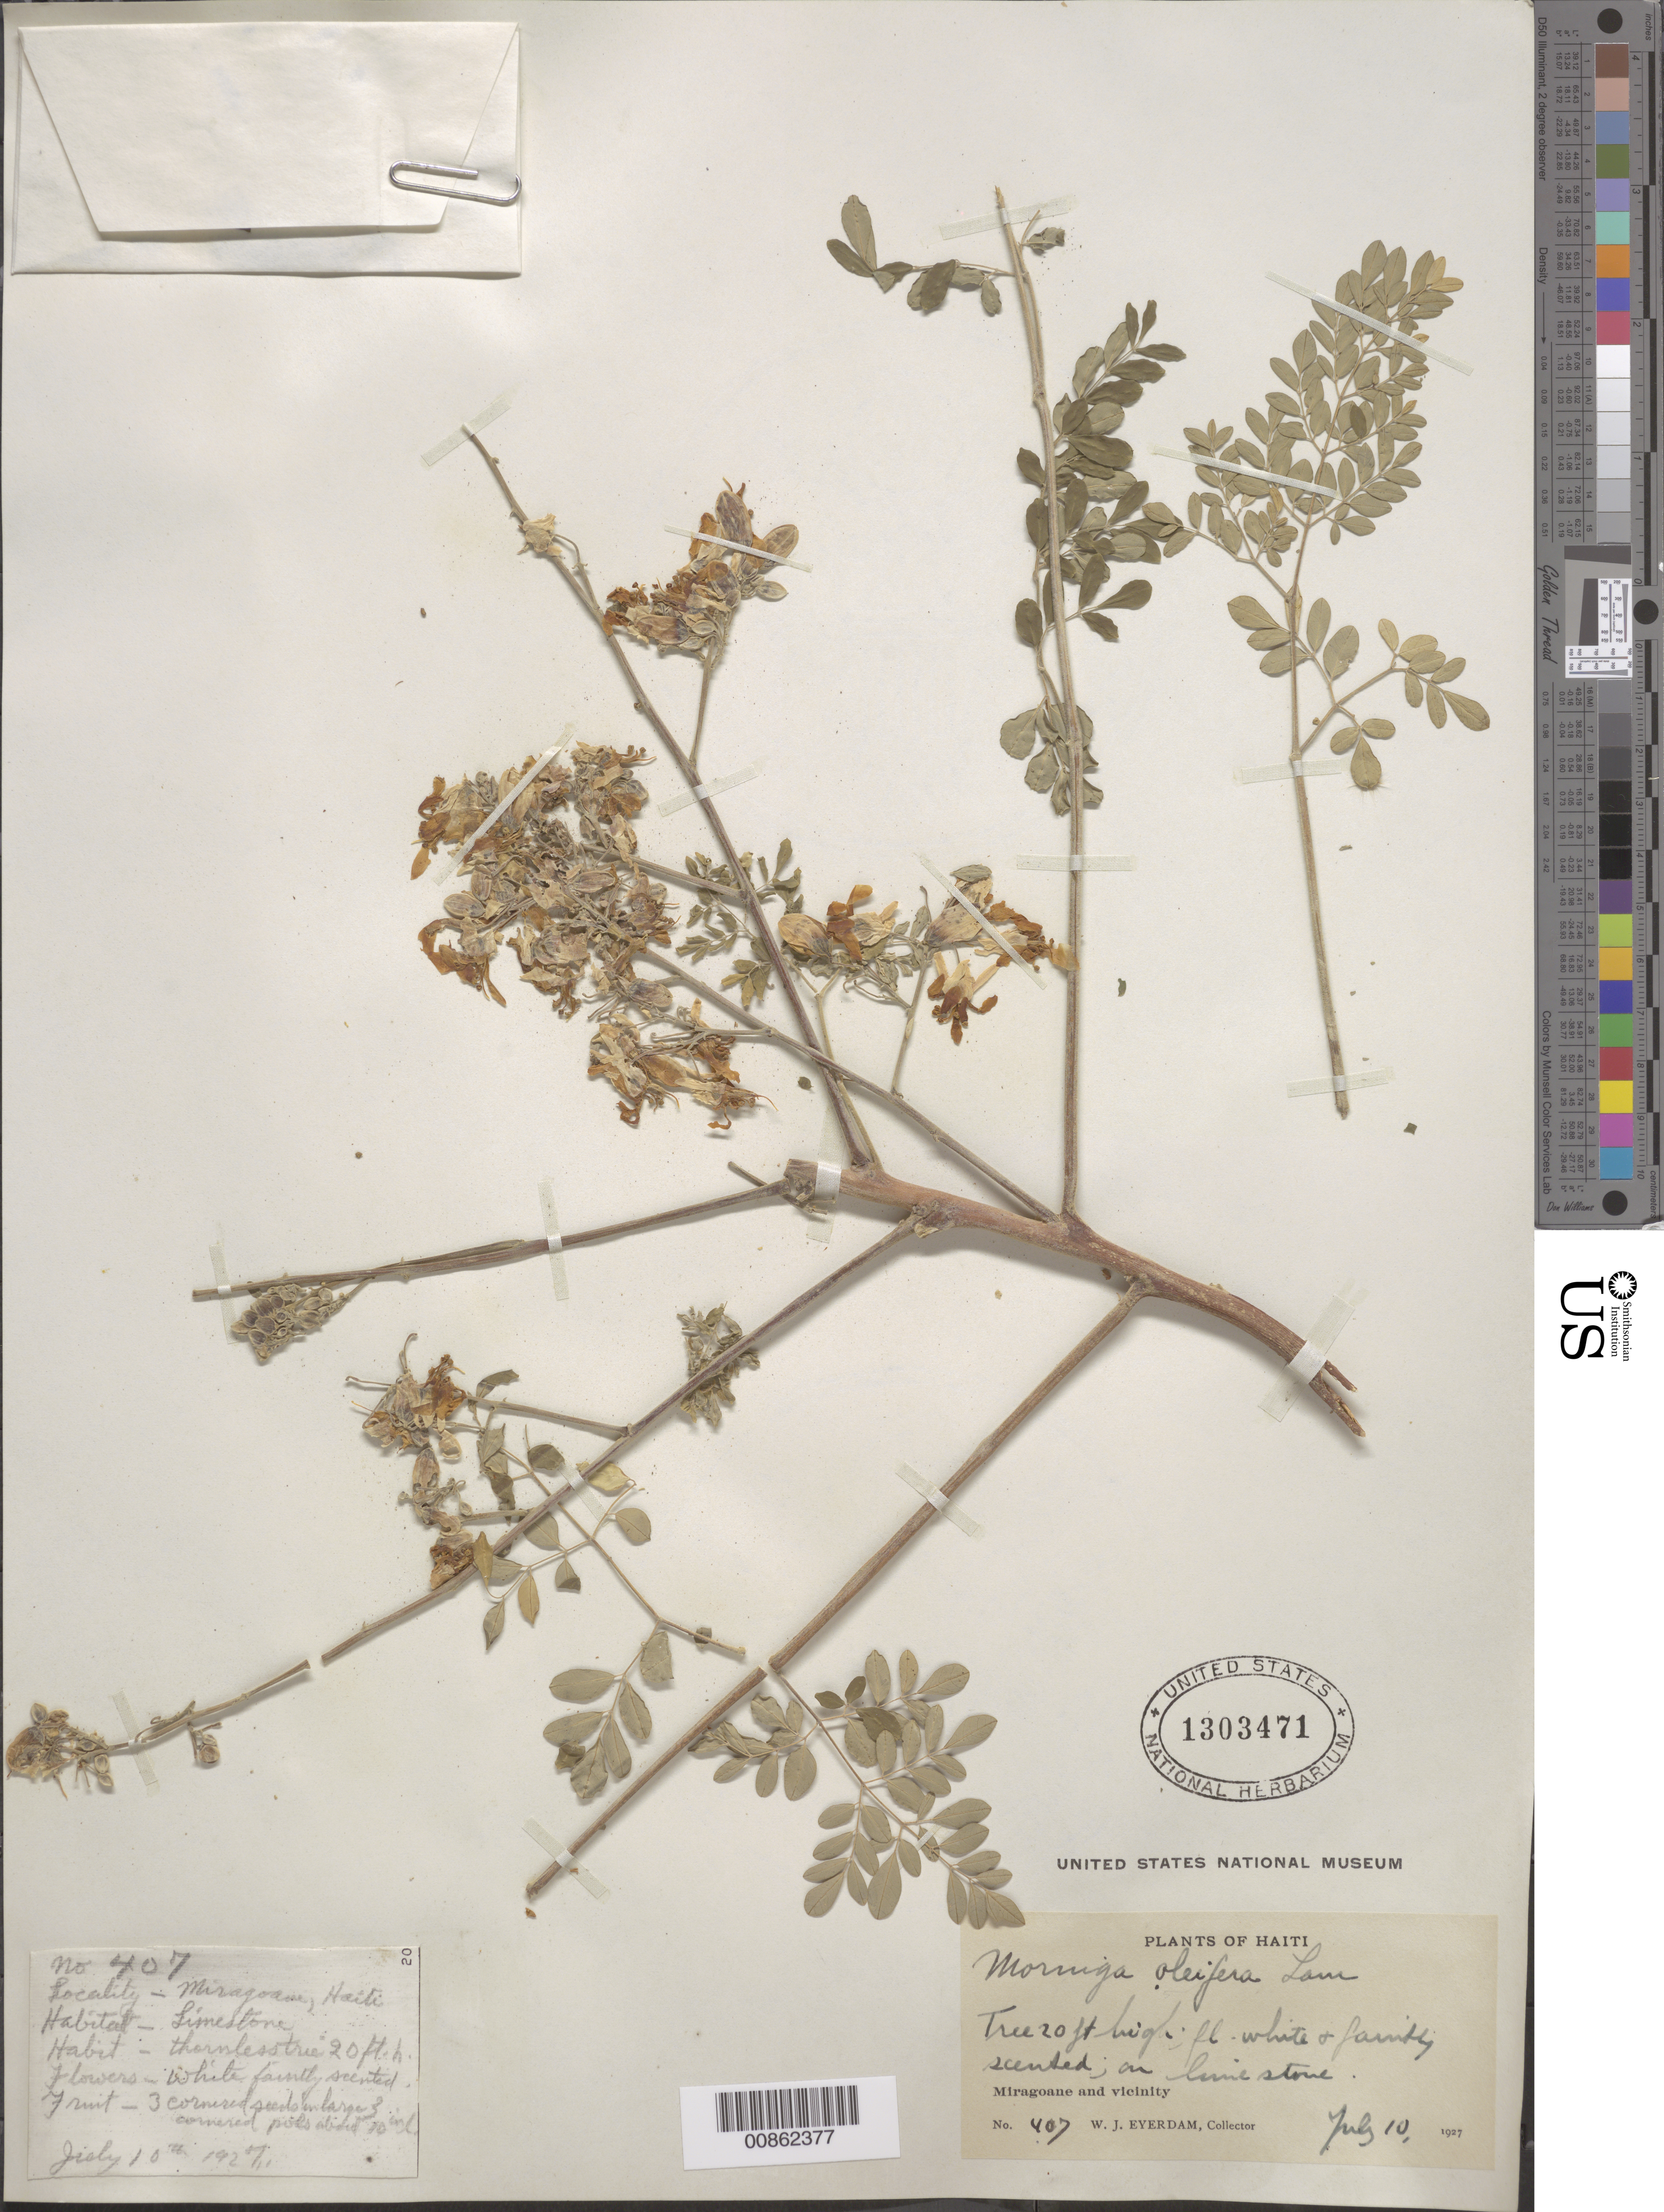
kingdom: Plantae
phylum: Tracheophyta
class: Magnoliopsida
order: Brassicales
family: Moringaceae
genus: Moringa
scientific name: Moringa oleifera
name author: Lam.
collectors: W. J. Eyerdam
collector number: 407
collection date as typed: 10 Jul 1927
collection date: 1927-07-10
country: Haiti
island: Hispaniola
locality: Miragoane.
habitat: On limestone.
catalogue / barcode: US 1303471